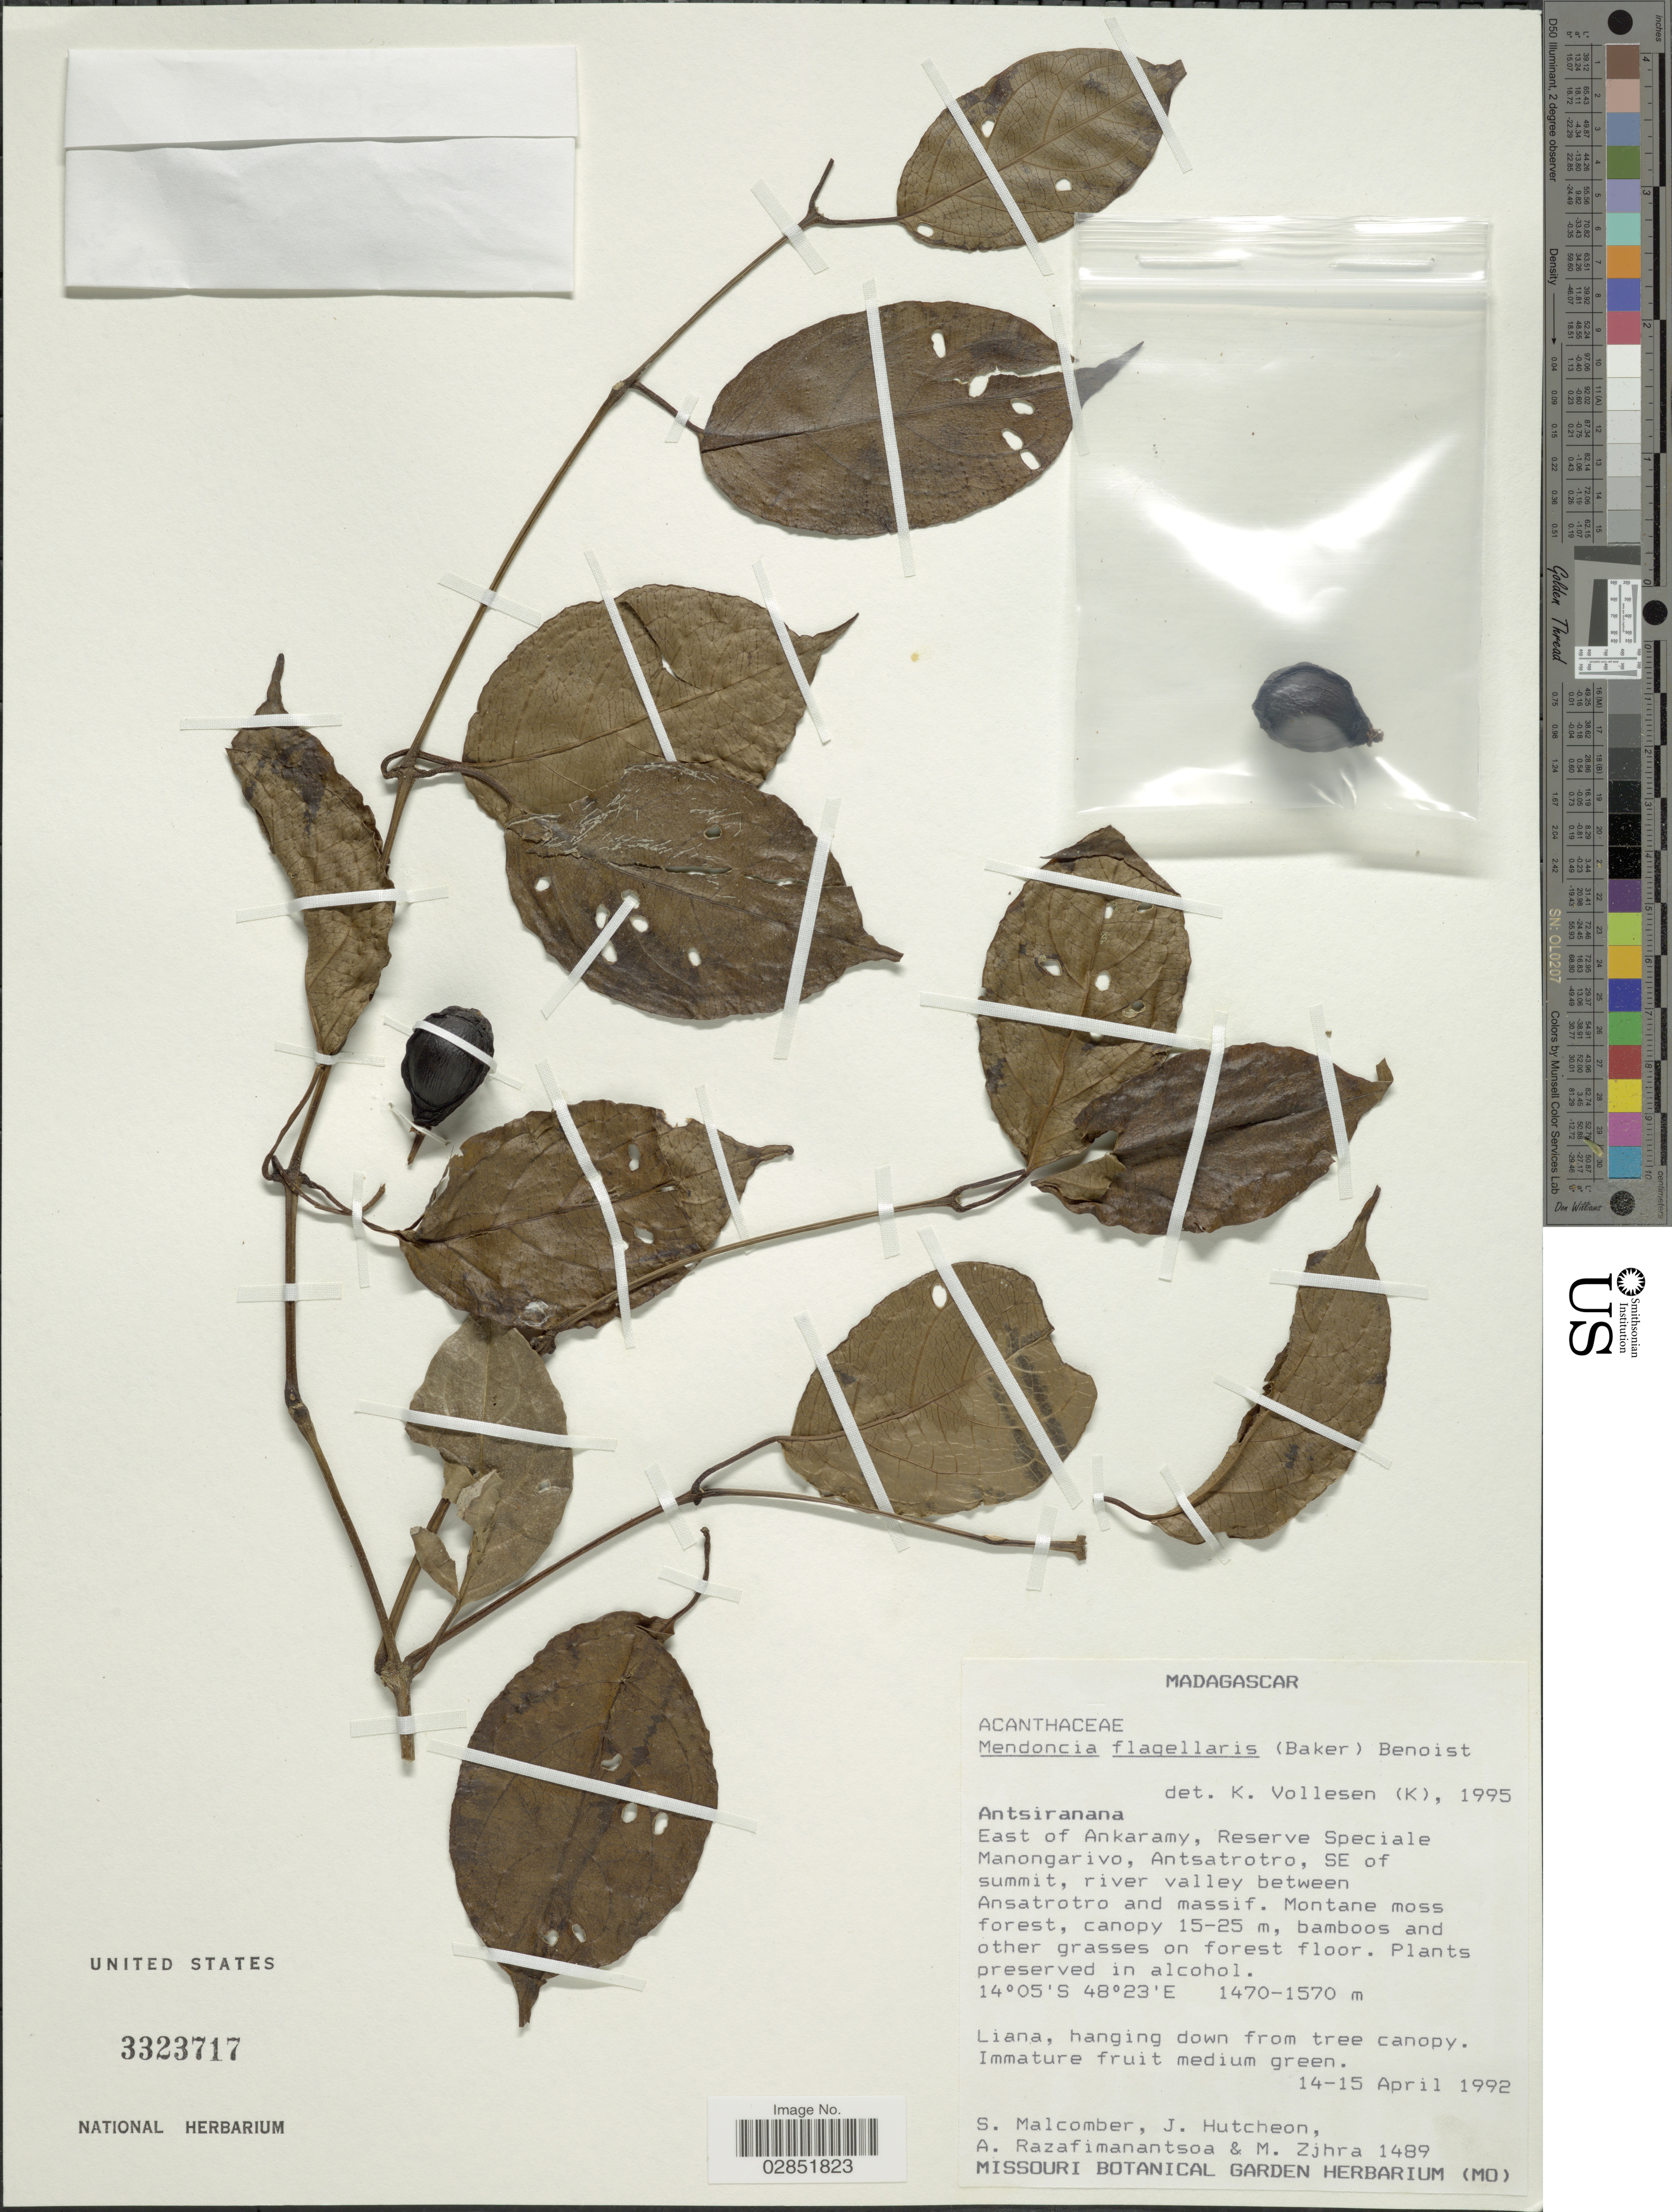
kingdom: Plantae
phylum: Tracheophyta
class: Magnoliopsida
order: Lamiales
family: Acanthaceae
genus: Mendoncia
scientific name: Mendoncia flagellaris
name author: (Baker) Benoist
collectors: S. T. Malcomber, J. Hutcheon, A. Razafimanantsoa & M. Zjhra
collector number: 1489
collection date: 1992-04-14/1992-04-15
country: Madagascar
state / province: Diana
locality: East of Ankaramy, Reserve Speciale Manongarivo, Antsatrotro, SE of summit, river valley between Ansatrotro and massif.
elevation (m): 1470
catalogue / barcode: US 3323717